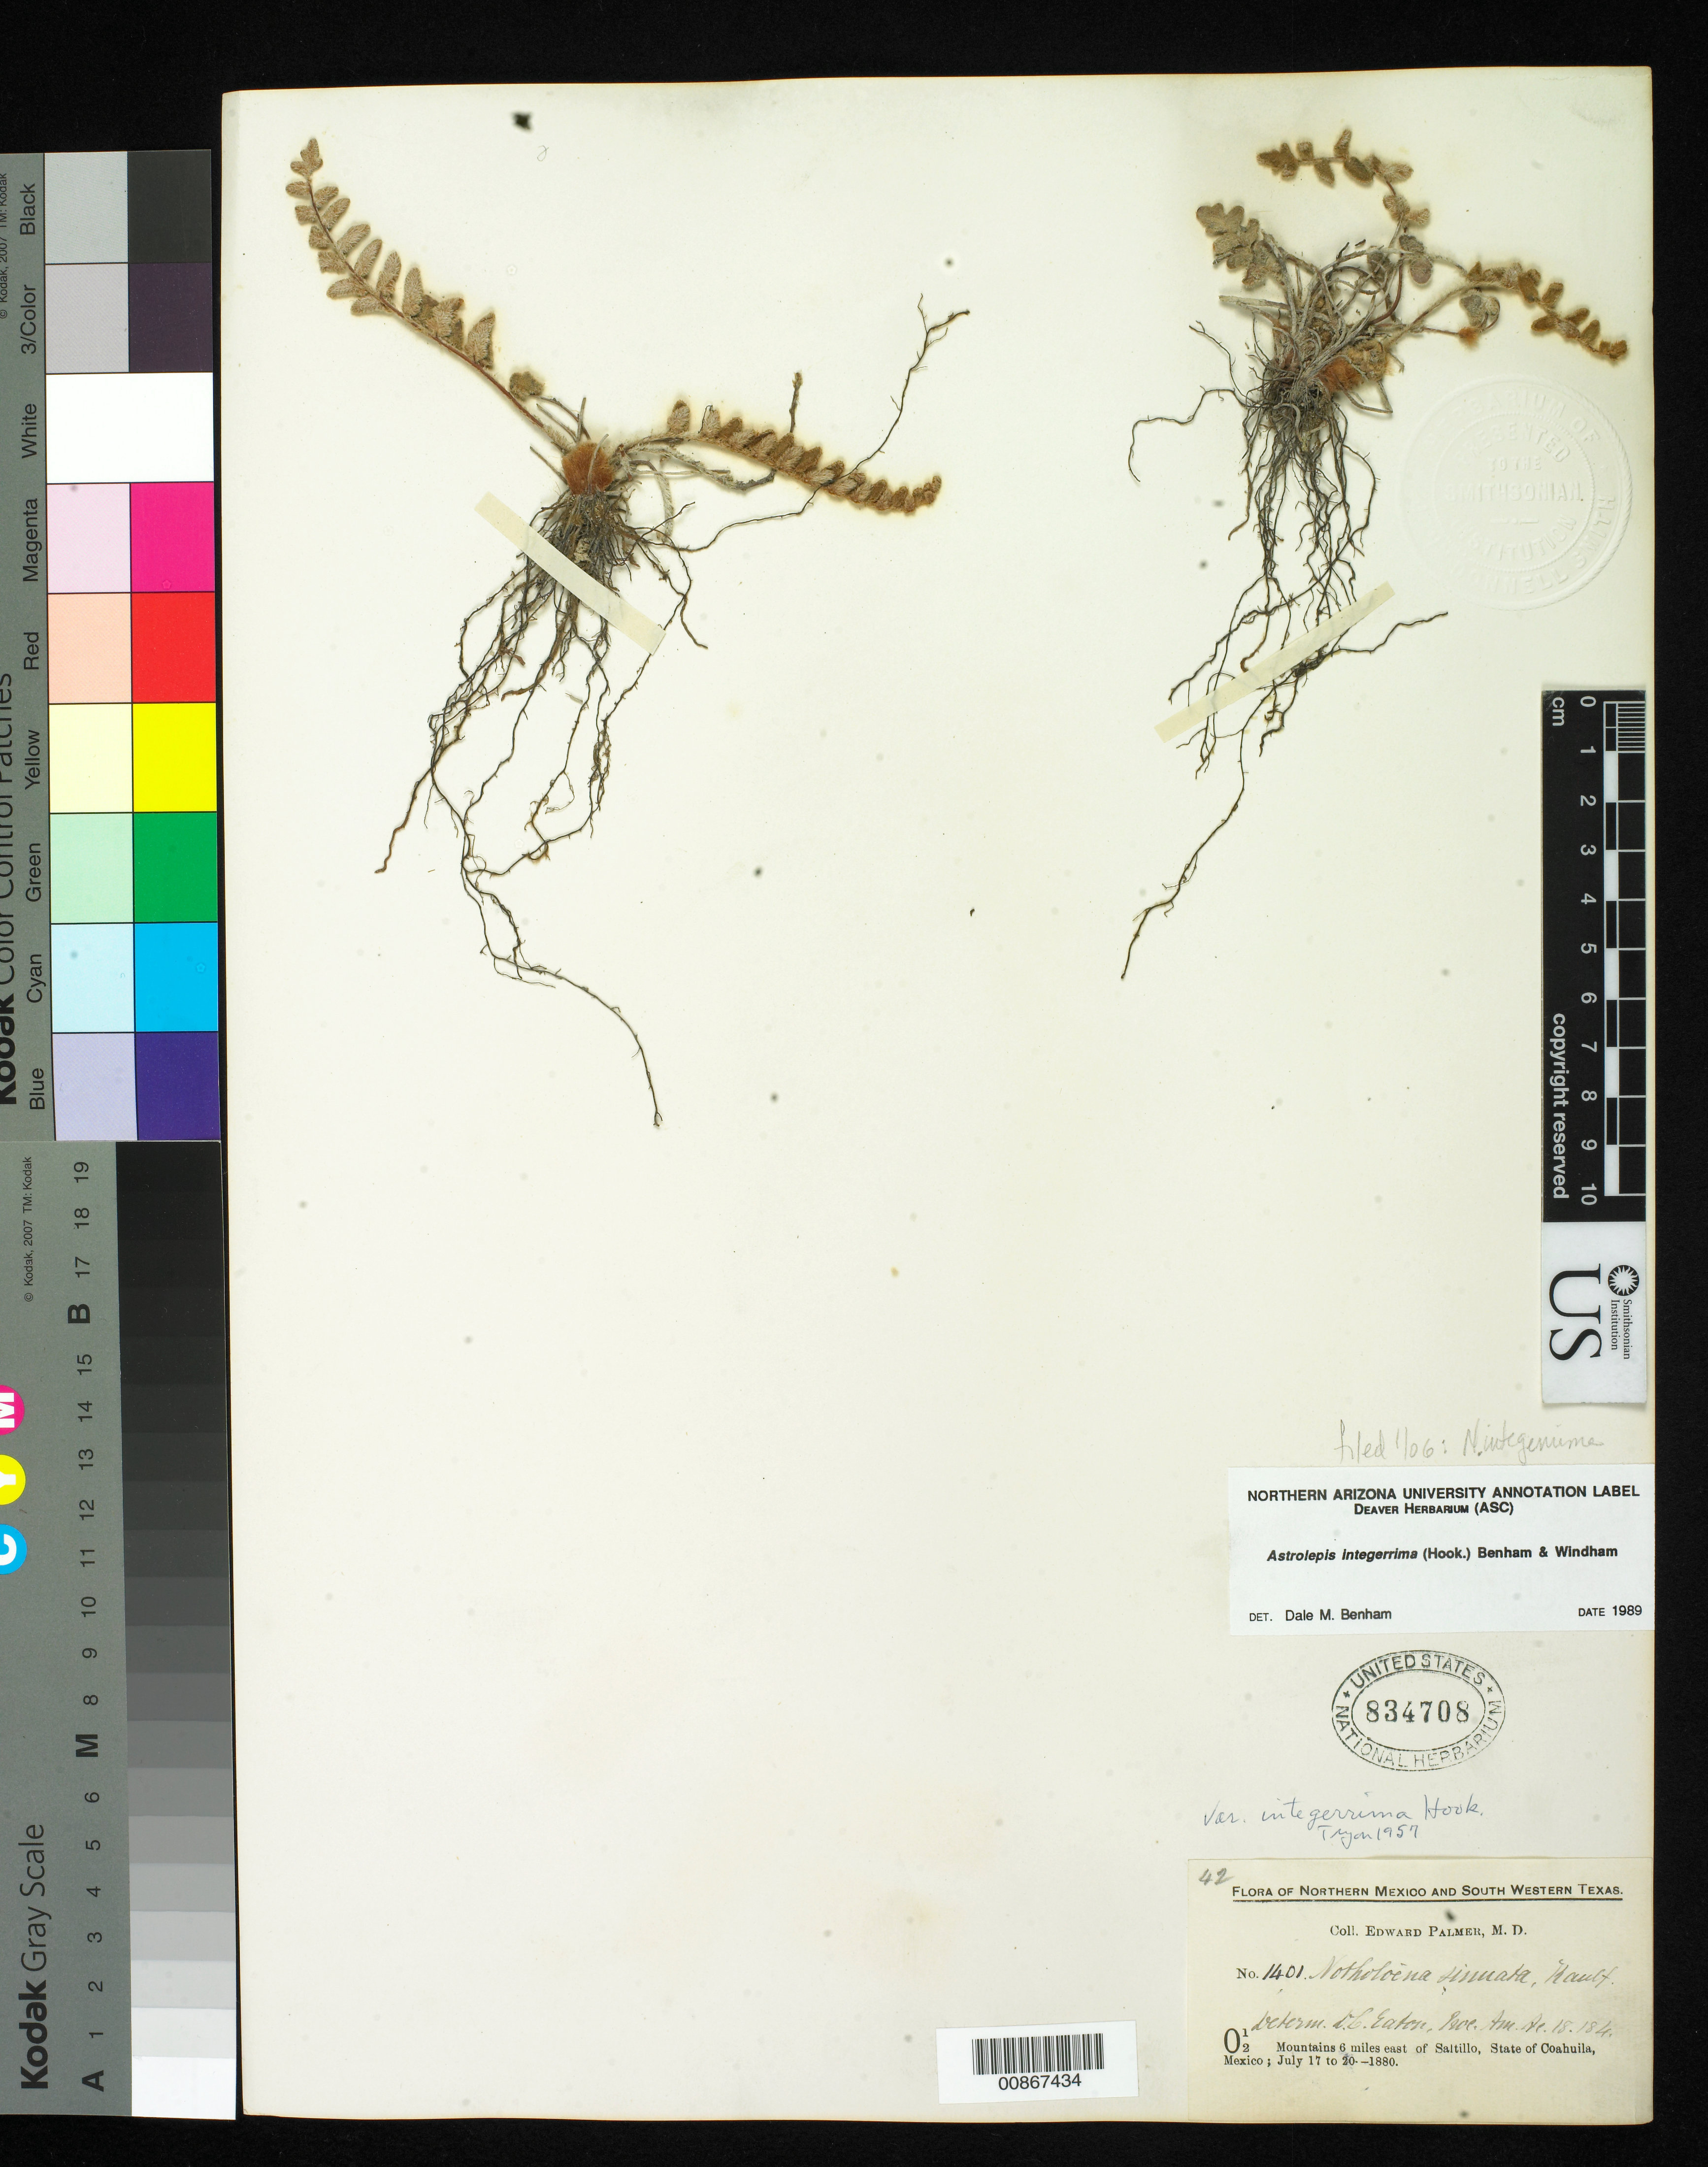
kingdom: Plantae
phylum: Tracheophyta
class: Polypodiopsida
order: Polypodiales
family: Pteridaceae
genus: Astrolepis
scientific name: Astrolepis integerrima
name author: (Hook.) D.M. Benham & Windham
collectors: E. Palmer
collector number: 1401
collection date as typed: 17 Jul 1880 to 20 Jul 1880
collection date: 1880-07-17/1880-07-20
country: Mexico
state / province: Coahuila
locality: O12. Mountains 6 miles east of Saltillo, Coahuila.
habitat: Mountains.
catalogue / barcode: US 834708